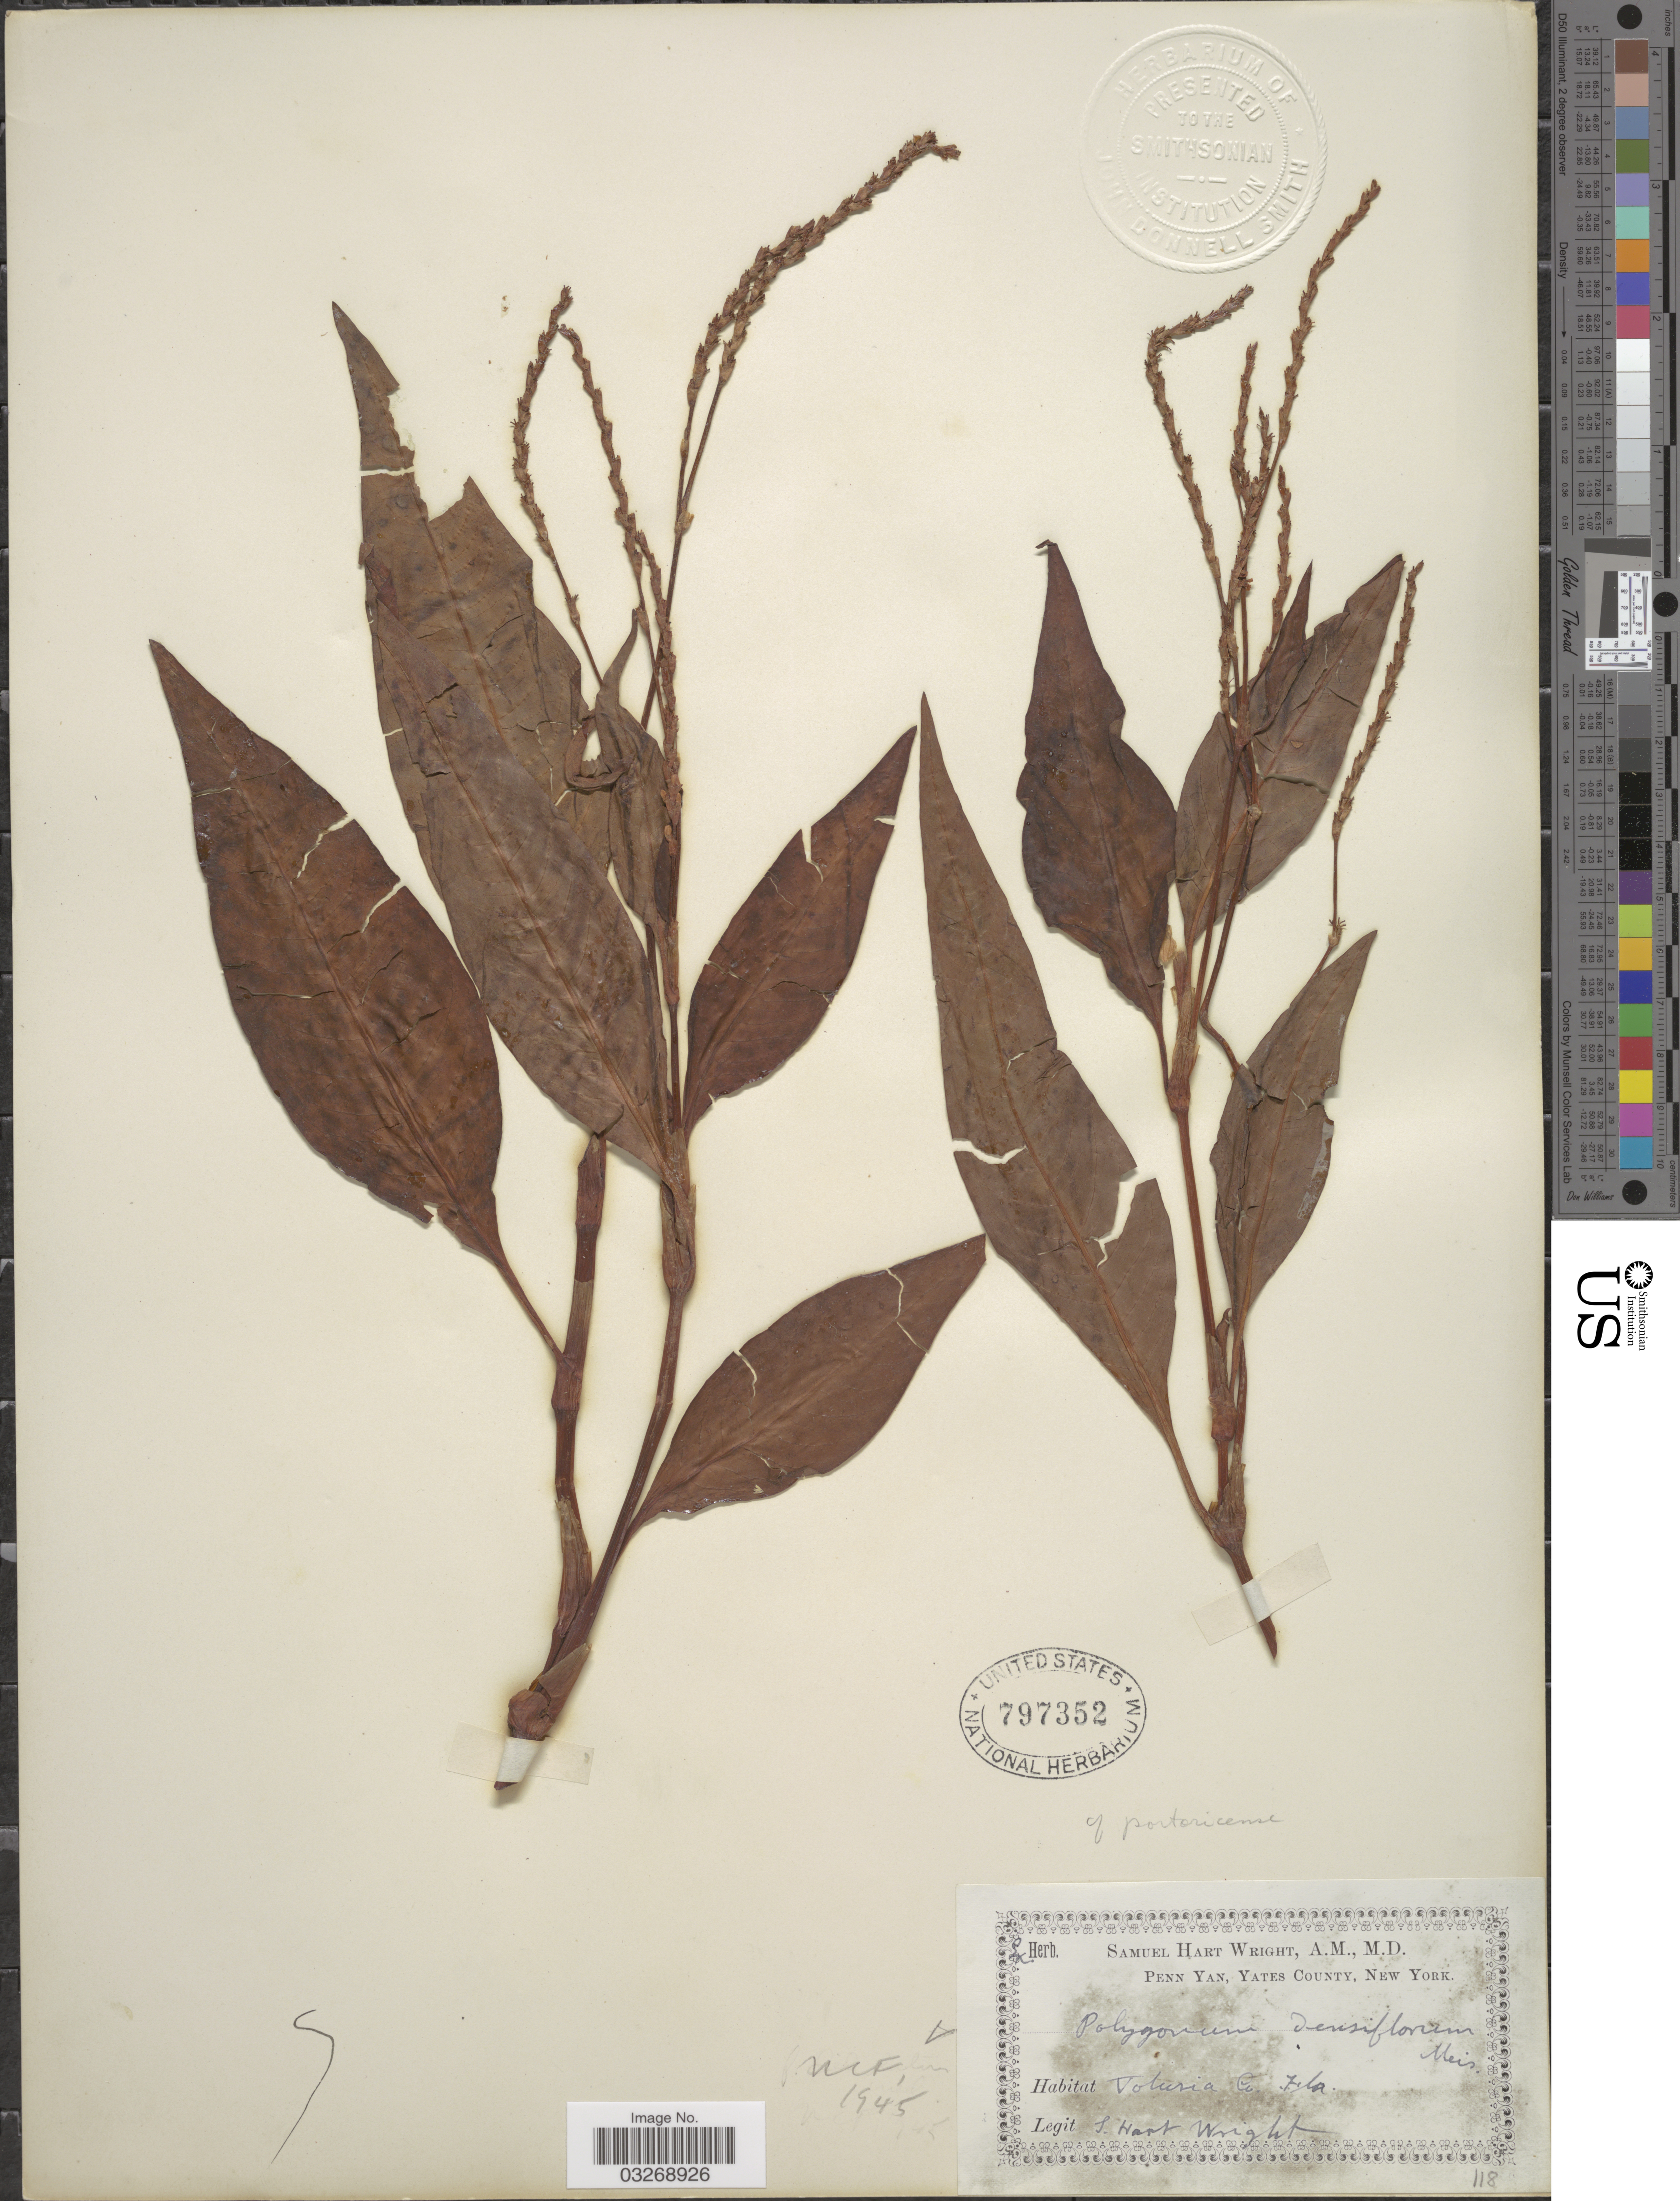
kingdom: Plantae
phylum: Tracheophyta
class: Magnoliopsida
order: Caryophyllales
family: Polygonaceae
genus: Persicaria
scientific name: Persicaria glabra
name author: (Willd.) M. Gómez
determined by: Atha, D. E.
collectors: S. H. Wright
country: United States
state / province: Florida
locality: Volusia Co.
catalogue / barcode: US 797352